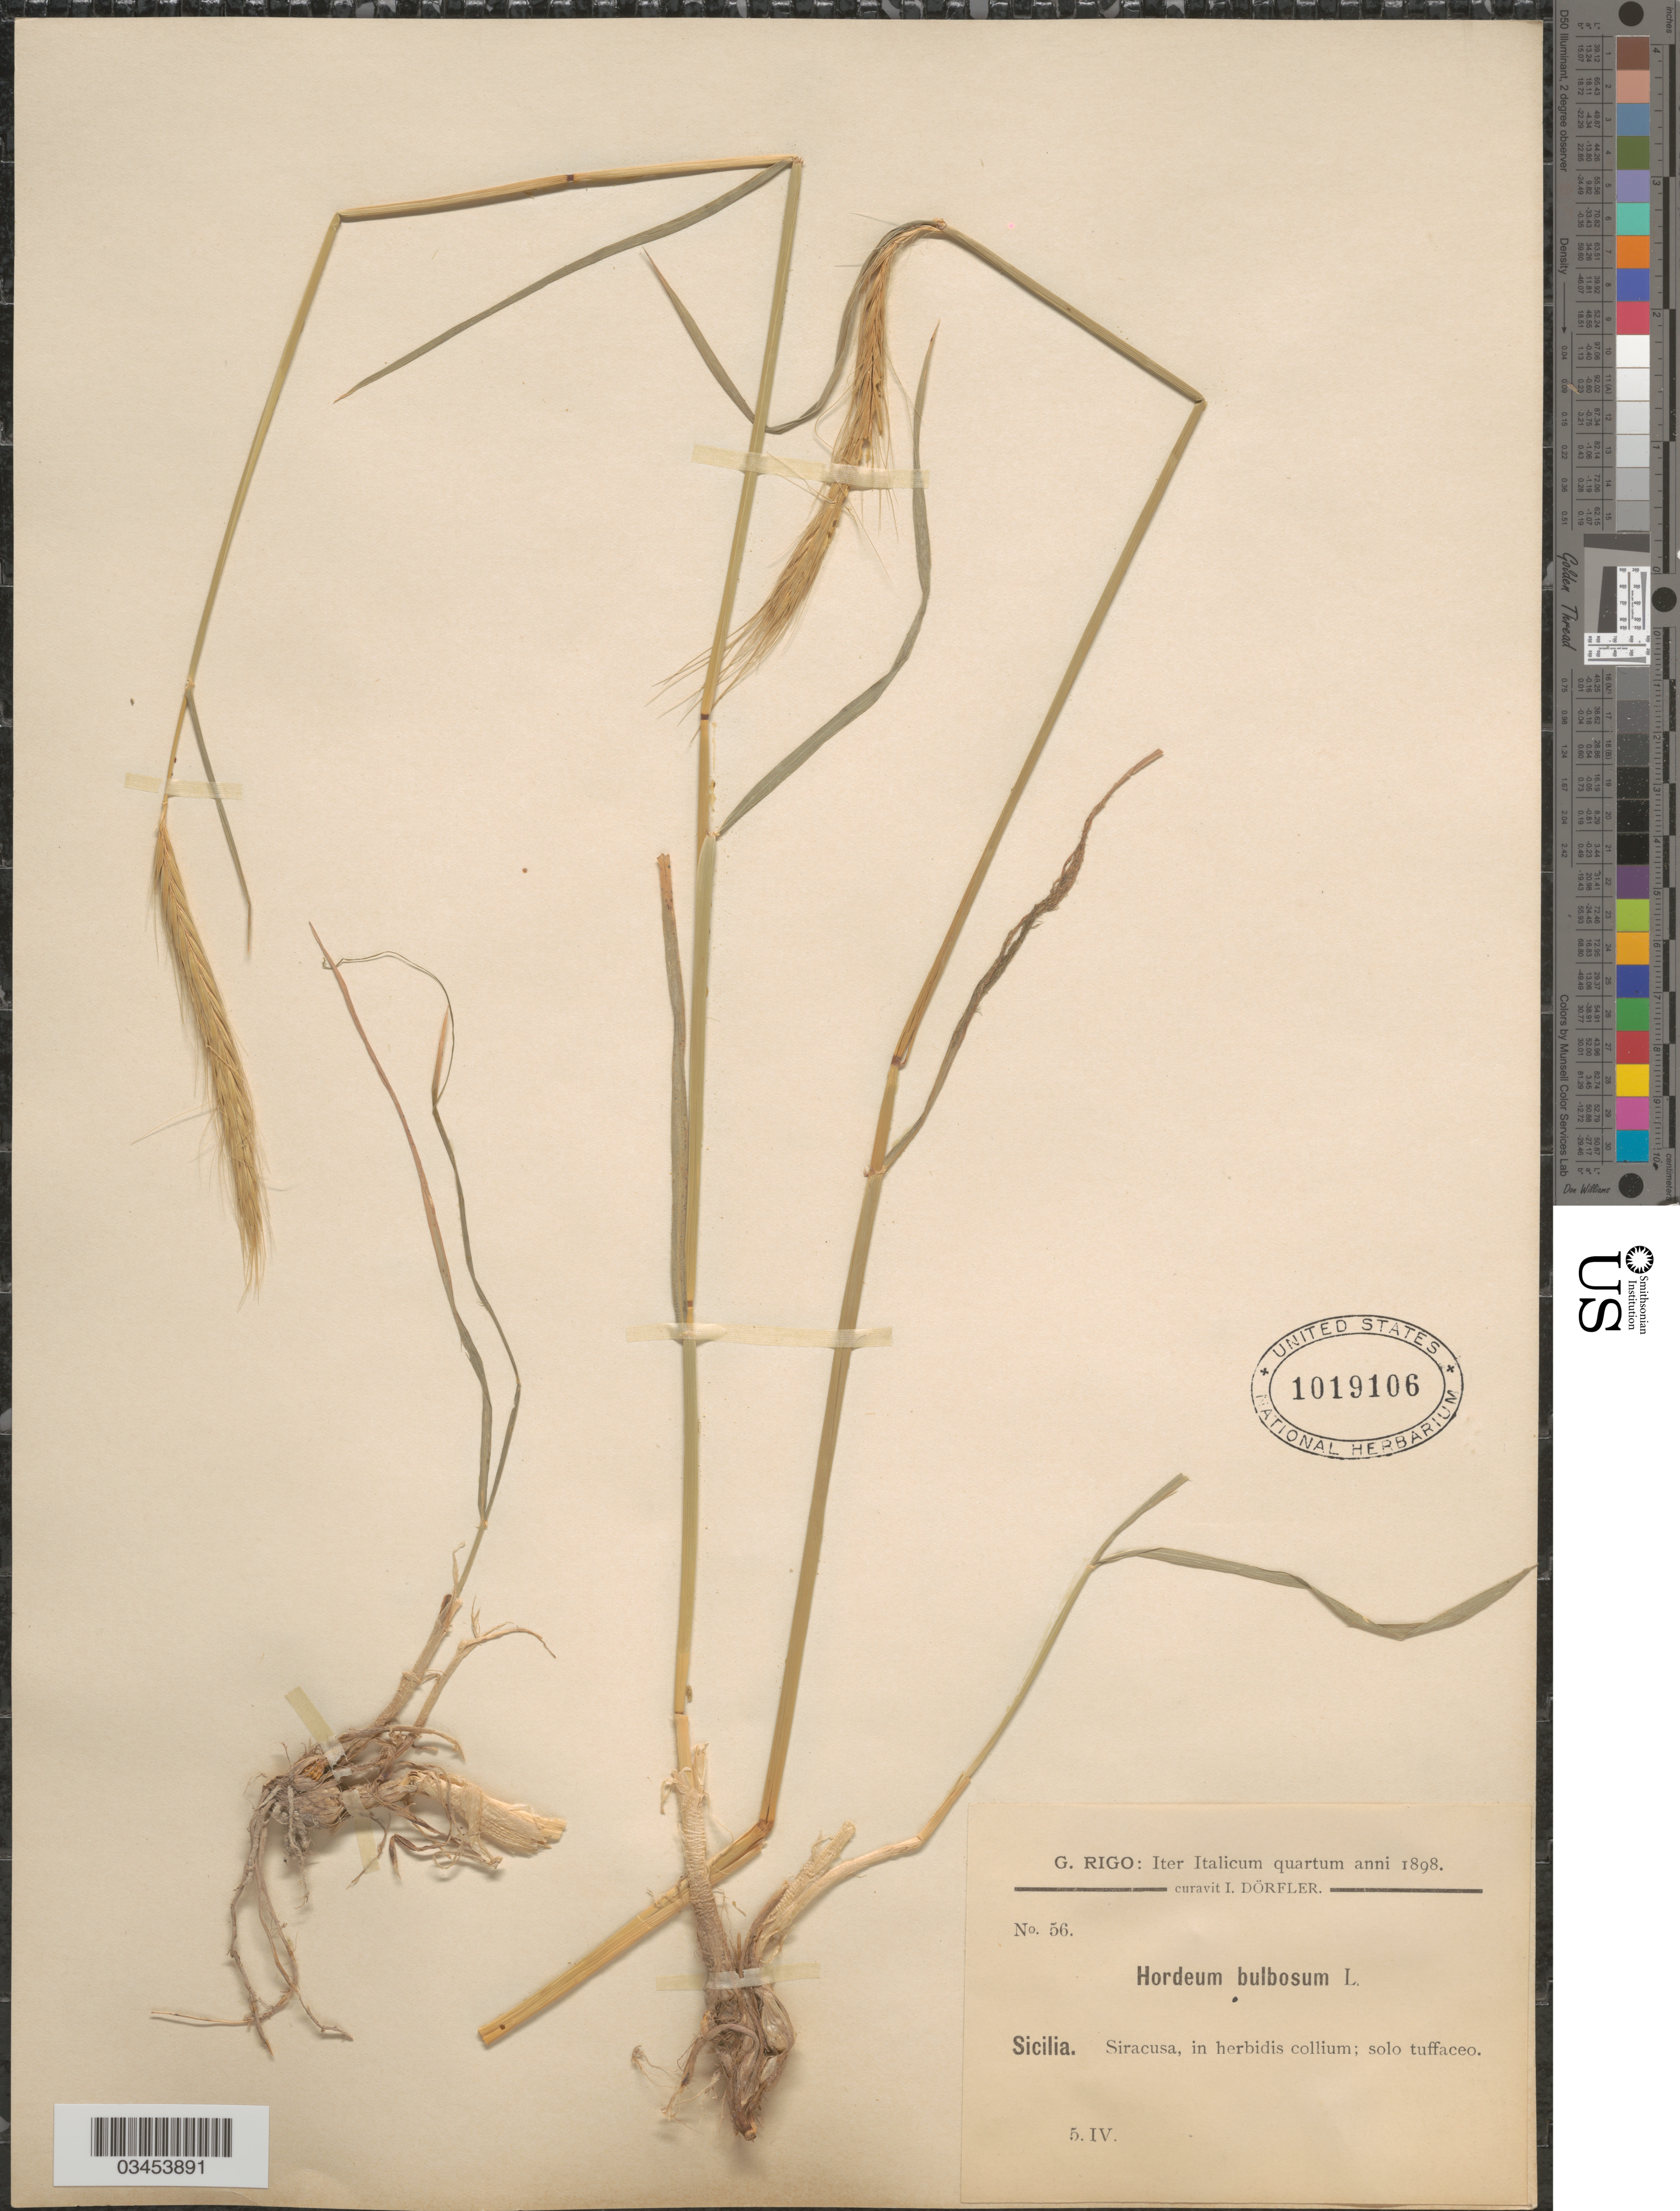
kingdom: Plantae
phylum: Tracheophyta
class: Liliopsida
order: Poales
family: Poaceae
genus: Hordeum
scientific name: Hordeum bulbosum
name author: L.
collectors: G. Rigo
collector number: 56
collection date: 1898-04-05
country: Italy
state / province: Siciliana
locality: Iter Italicum quartum anni 1898. Sicilia. Siracusa, in herbidis collium; solo tuffaceo.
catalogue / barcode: US 1019106